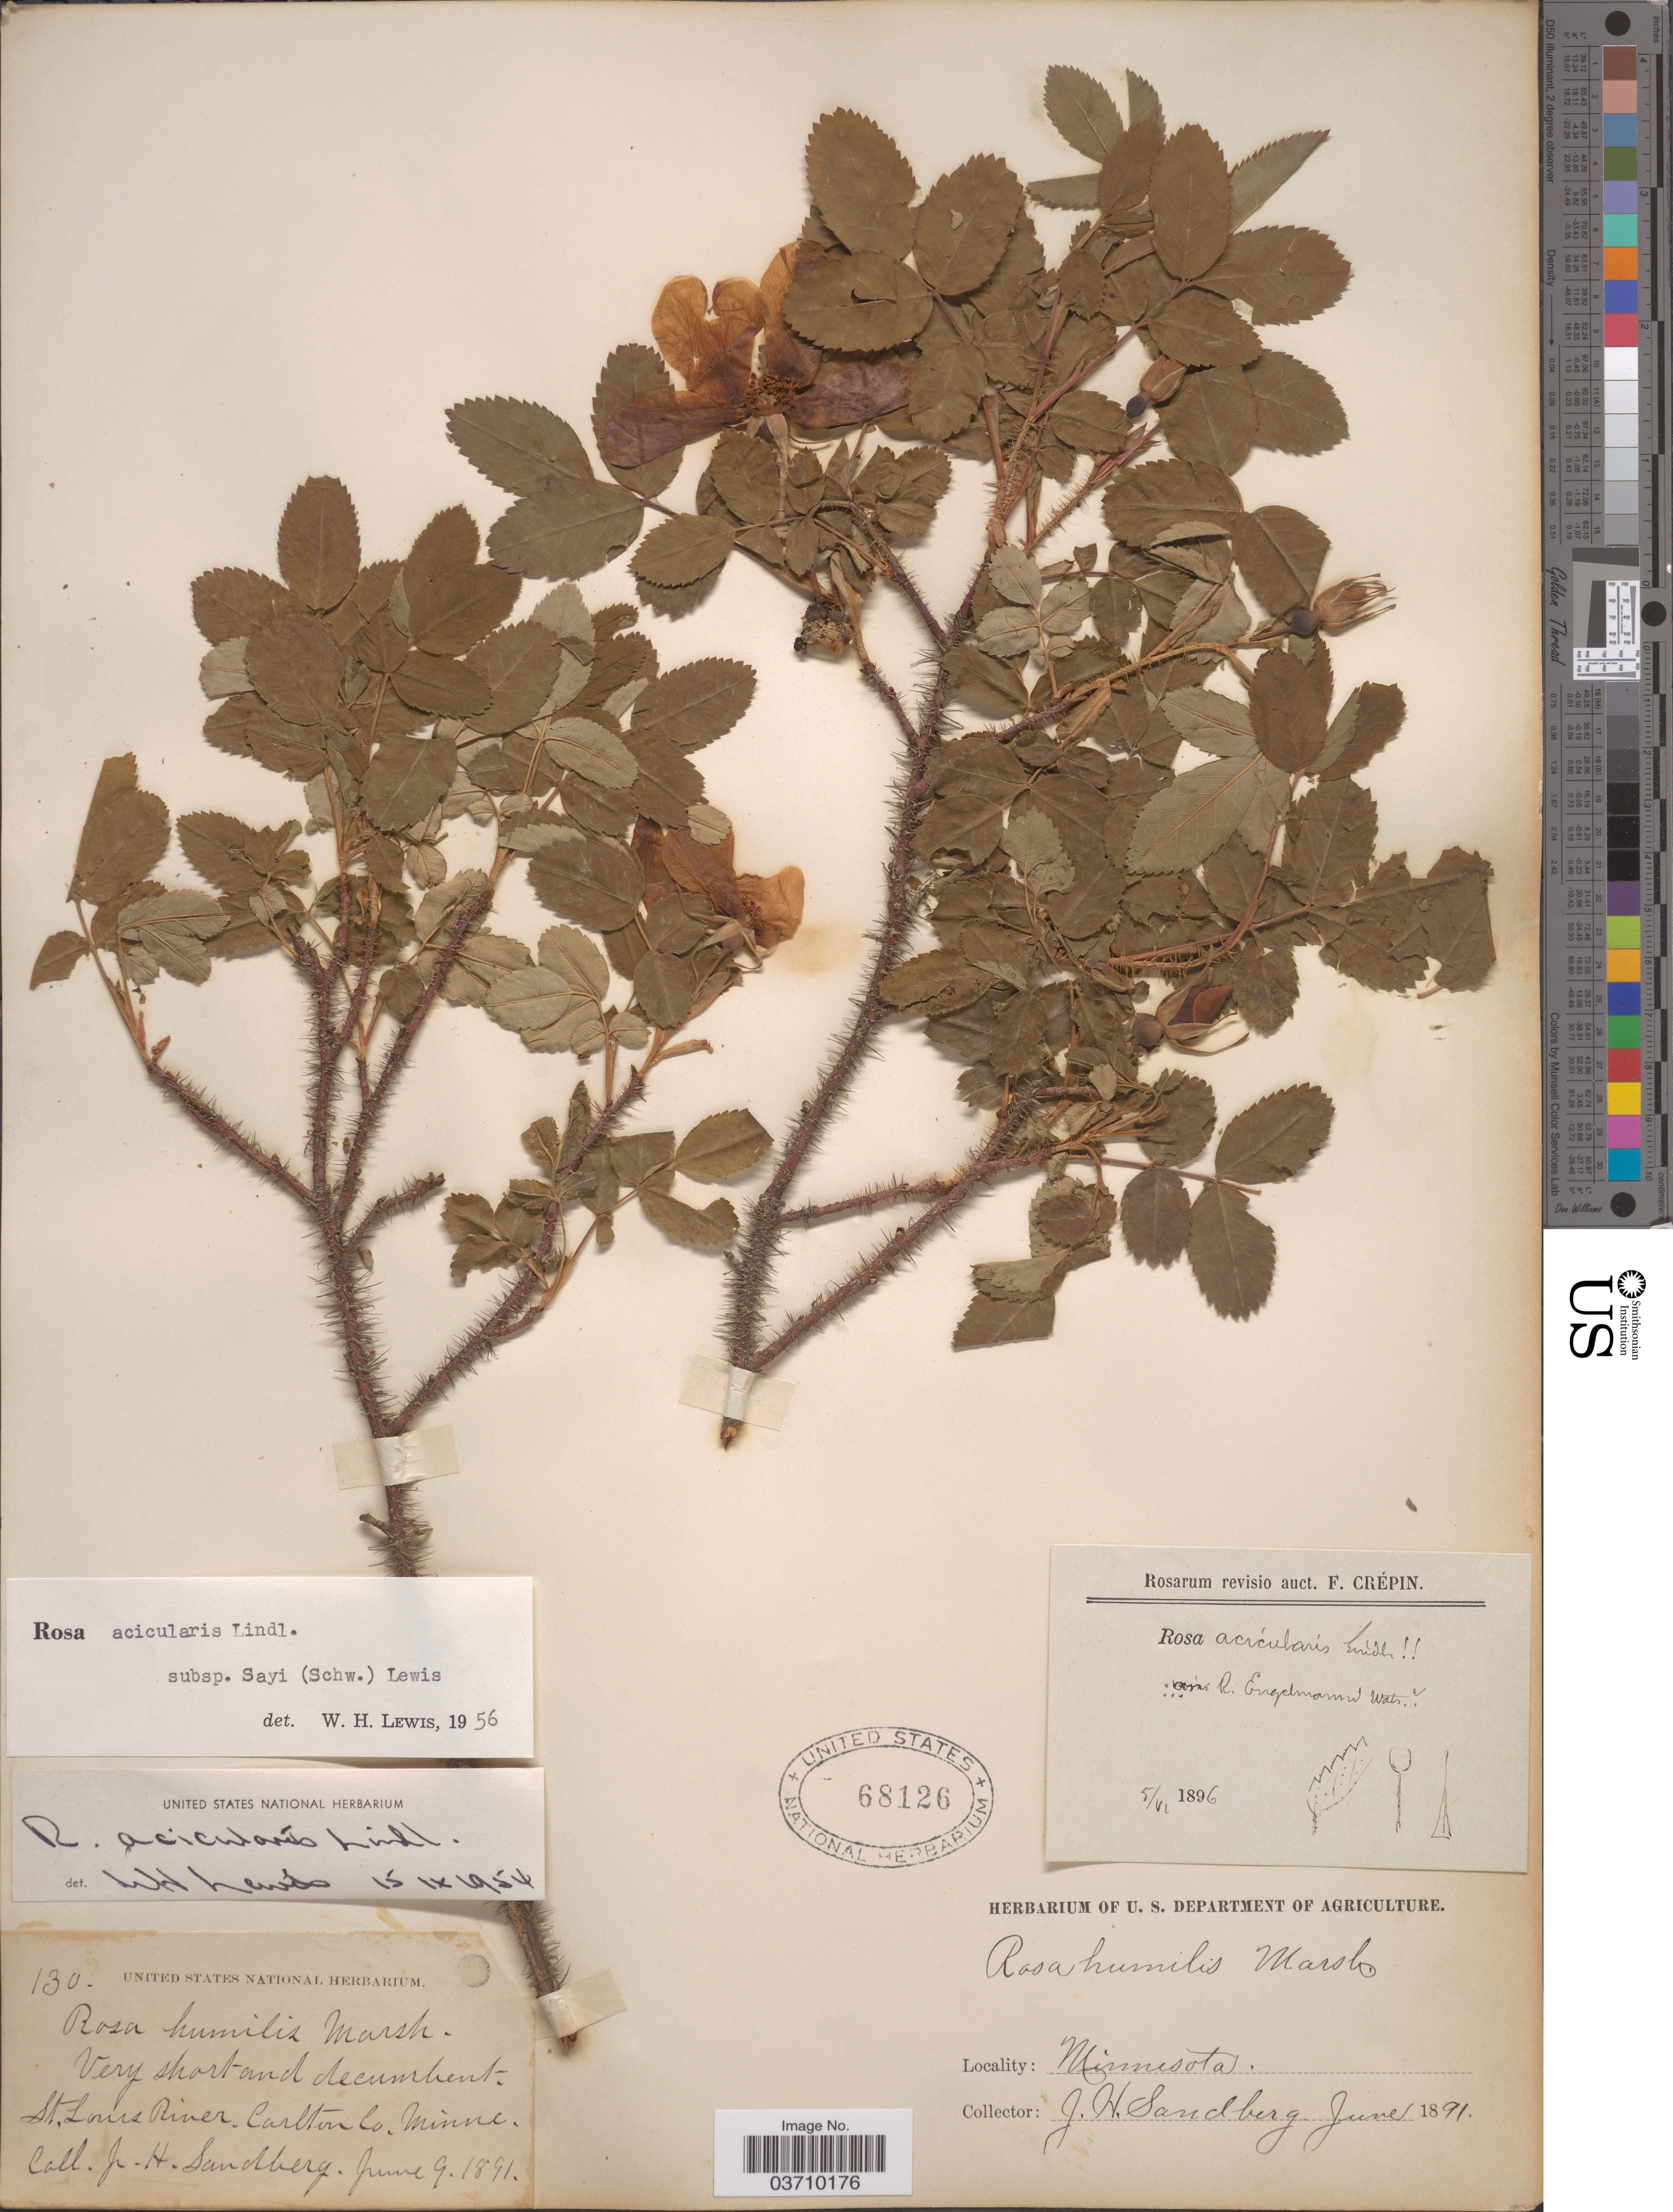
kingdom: Plantae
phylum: Tracheophyta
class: Magnoliopsida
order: Rosales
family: Rosaceae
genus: Rosa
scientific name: Rosa acicularis var. sayi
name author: (Schwein.) Rehder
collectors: J. H. Sandberg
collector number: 130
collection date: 1891-06-09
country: United States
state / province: Minnesota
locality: St. Louis River, Carlton Co.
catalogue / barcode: US 68126